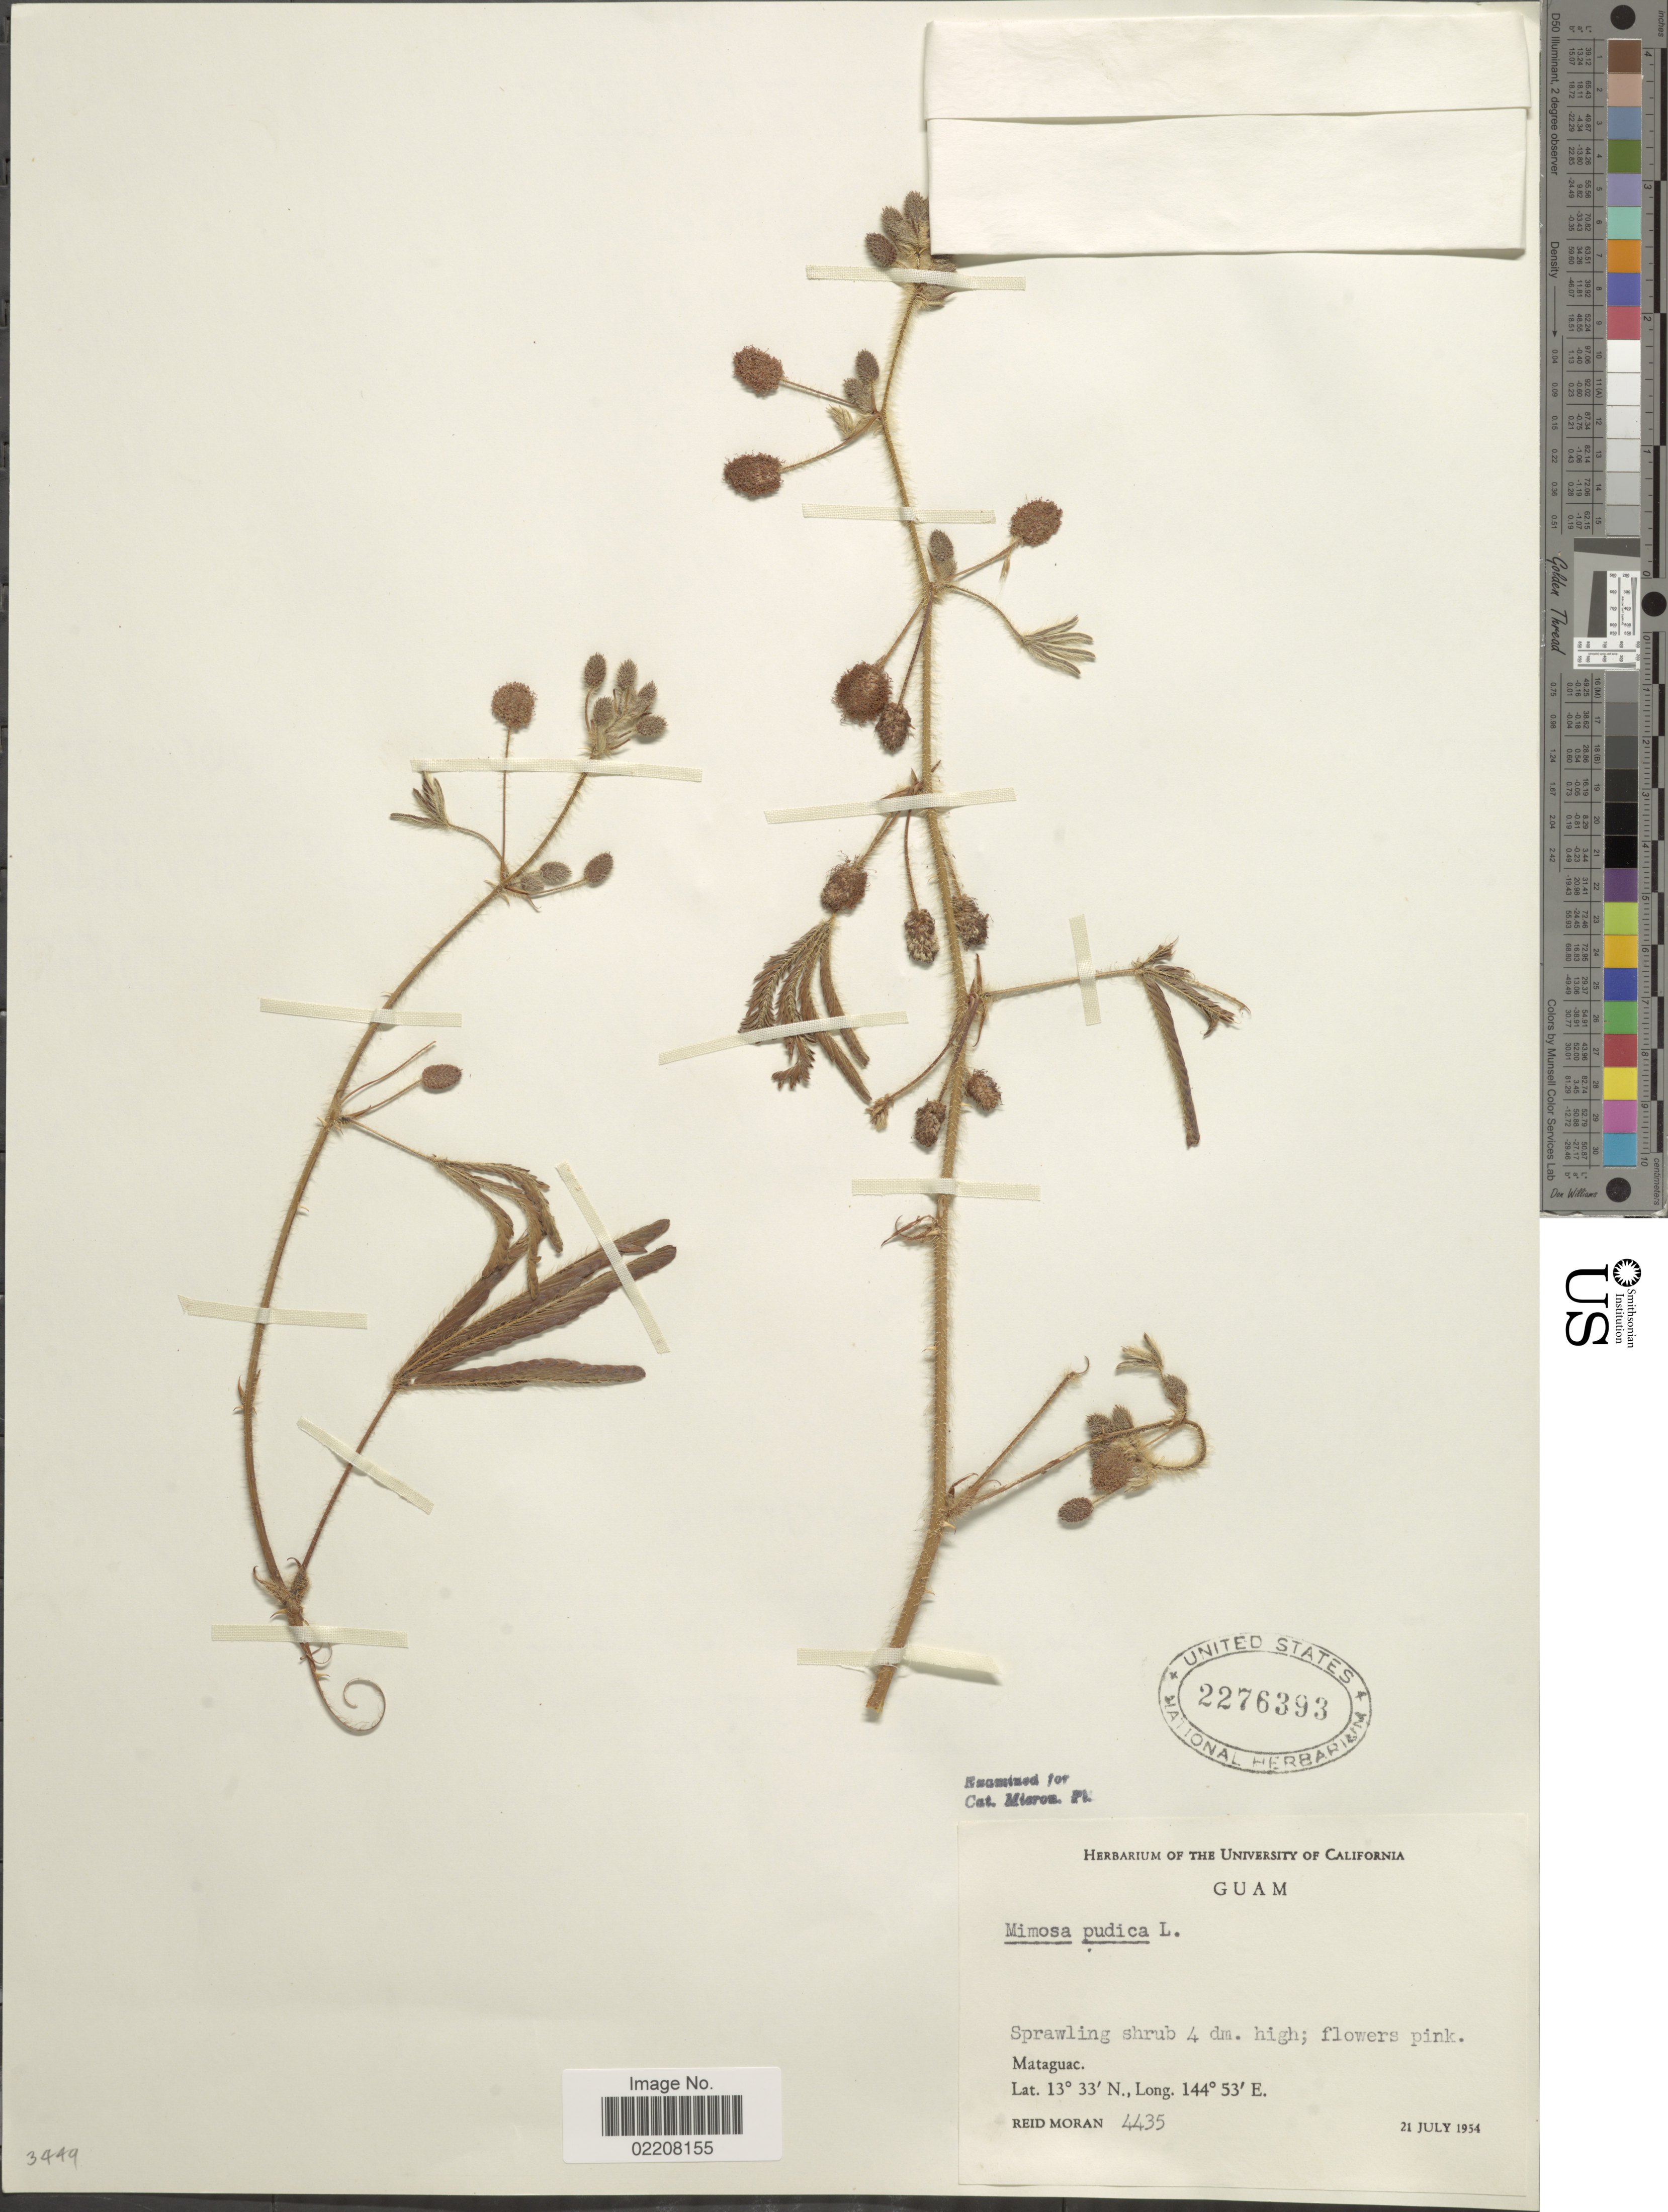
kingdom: Plantae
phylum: Tracheophyta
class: Magnoliopsida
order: Fabales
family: Fabaceae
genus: Mimosa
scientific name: Mimosa pudica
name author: L.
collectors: R. V. Moran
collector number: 4435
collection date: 1954-07-21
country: Guam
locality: Mataguac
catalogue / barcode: US 2276393